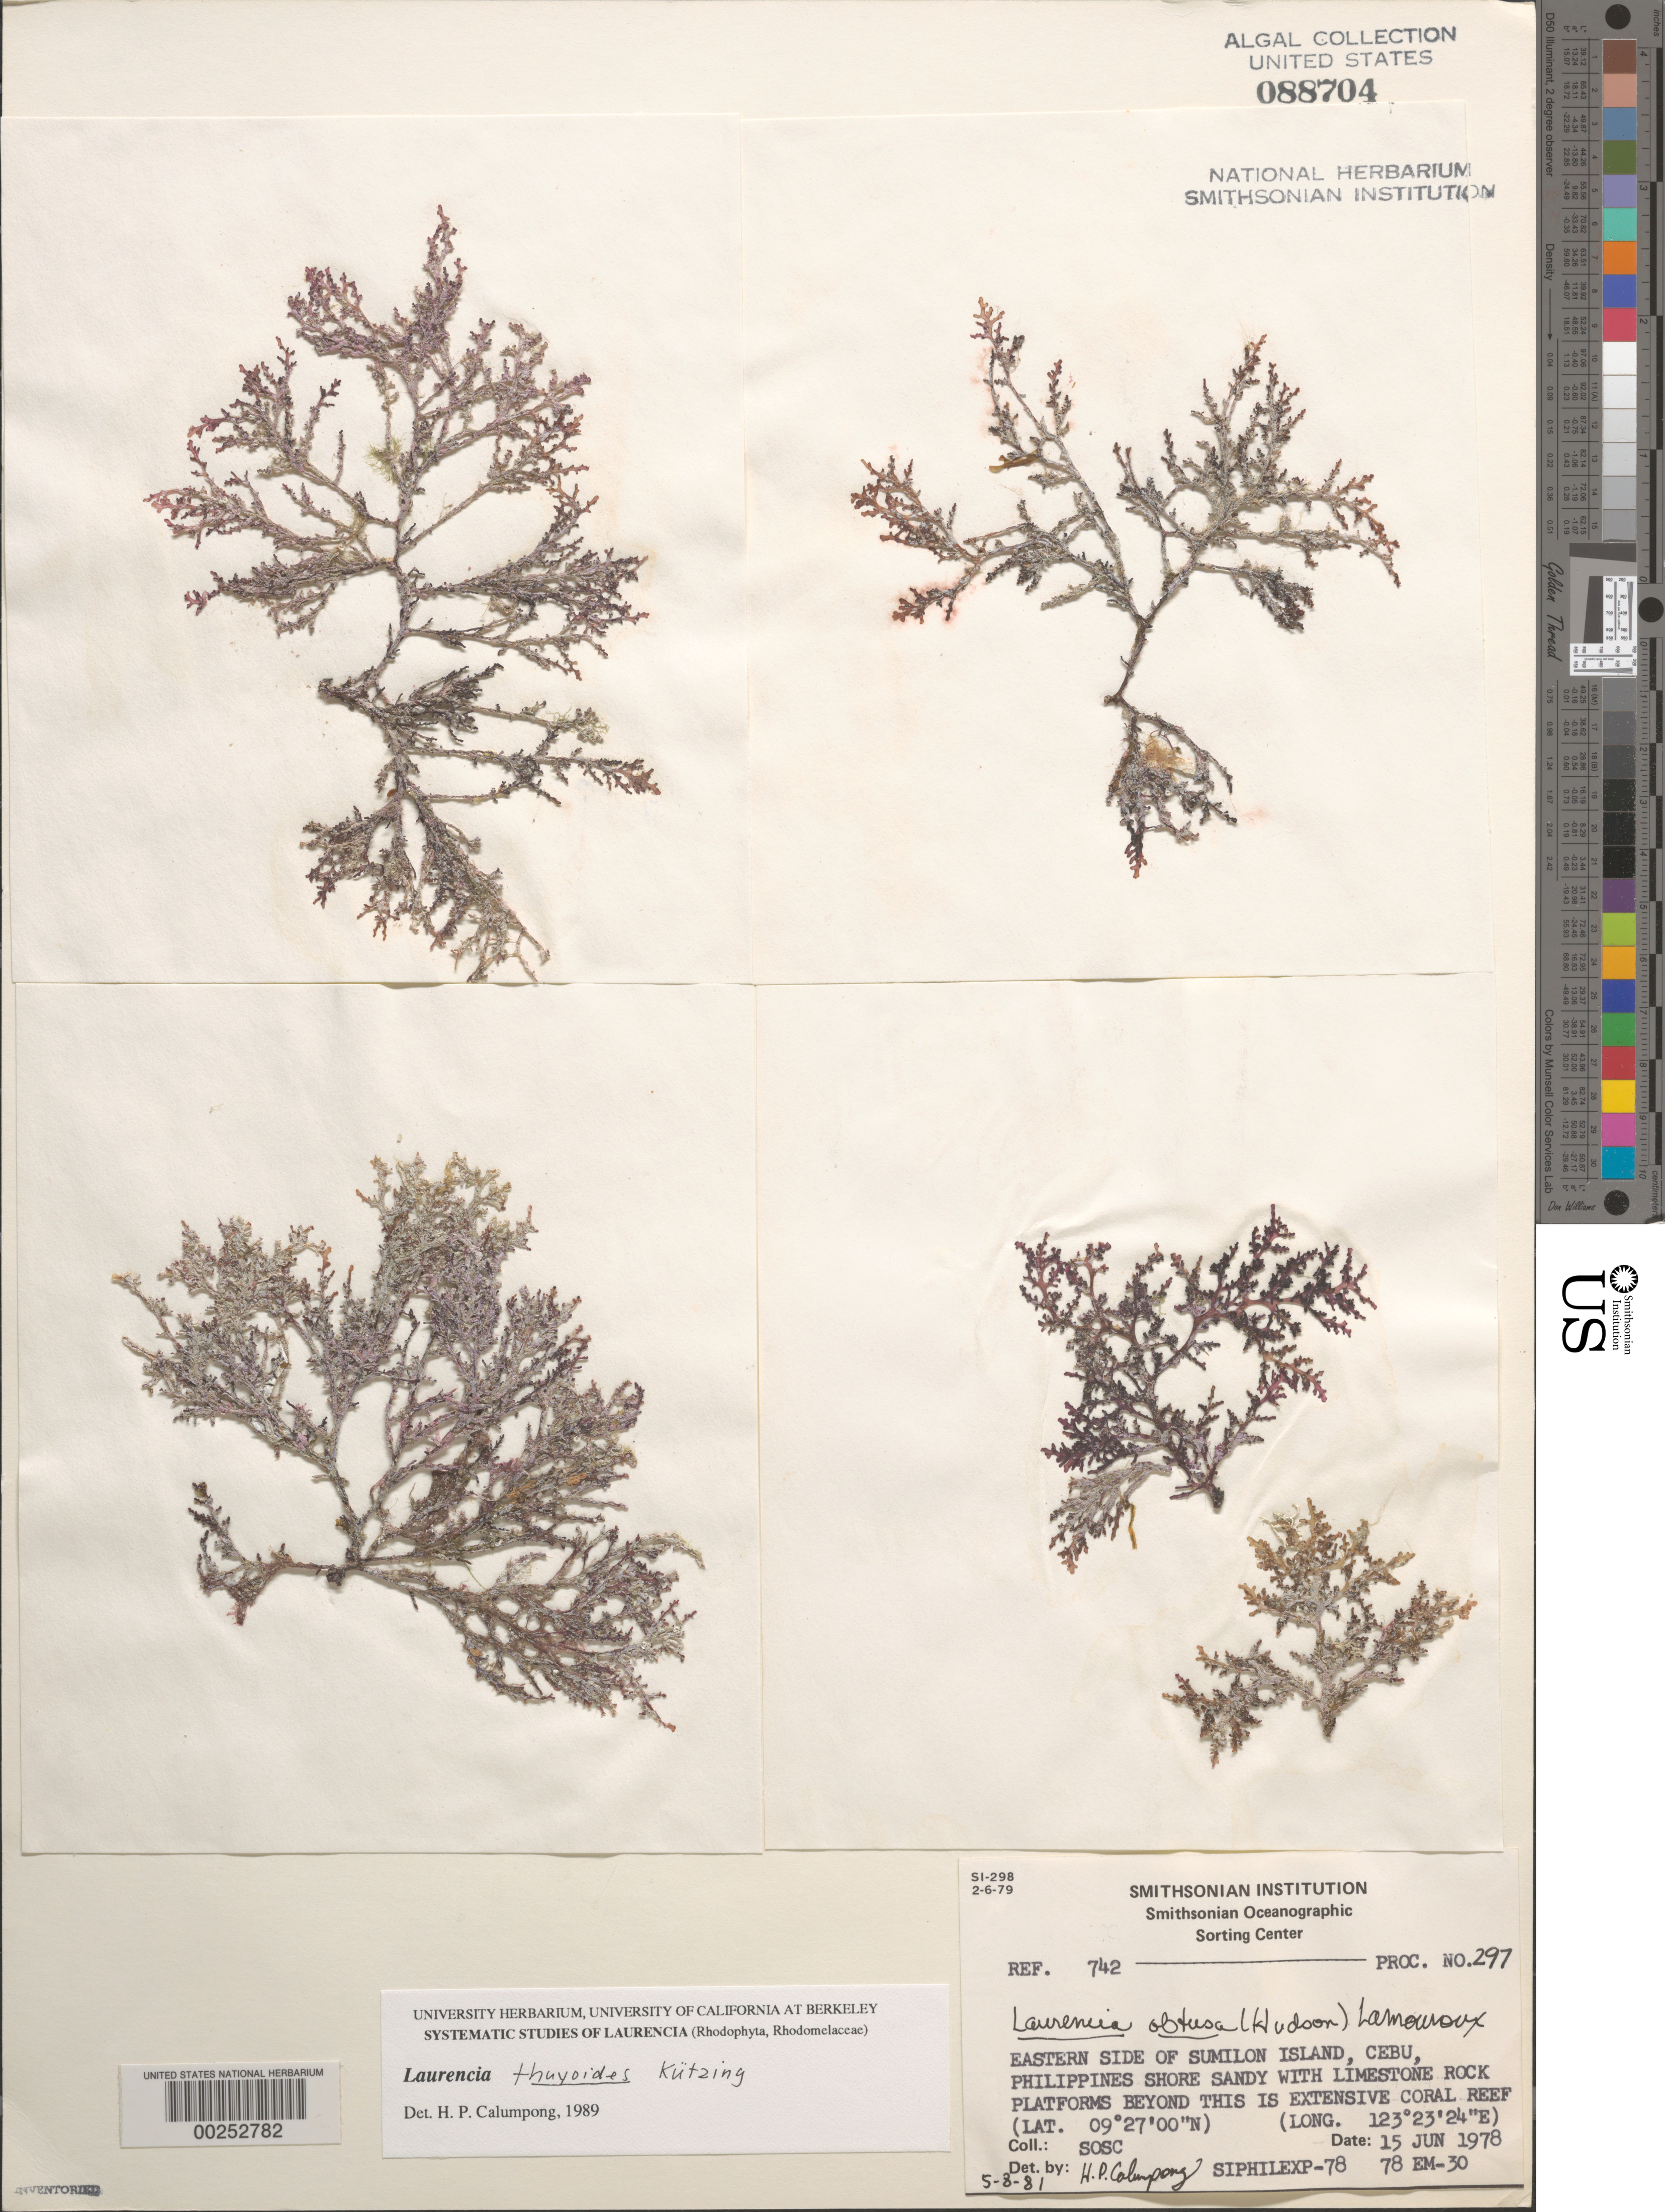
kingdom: Plantae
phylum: Rhodophyta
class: Florideophyceae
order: Ceramiales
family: Rhodomelaceae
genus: Palisada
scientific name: Palisada thuyoides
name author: (Kützing) Cassano et al.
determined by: Algae name updating Project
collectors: SOSC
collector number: Station 78 Em-30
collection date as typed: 15 Jun 1978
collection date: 1978-06-15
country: Philippines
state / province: Central Visayas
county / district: Cebu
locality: Sumilon island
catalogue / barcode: US 88704